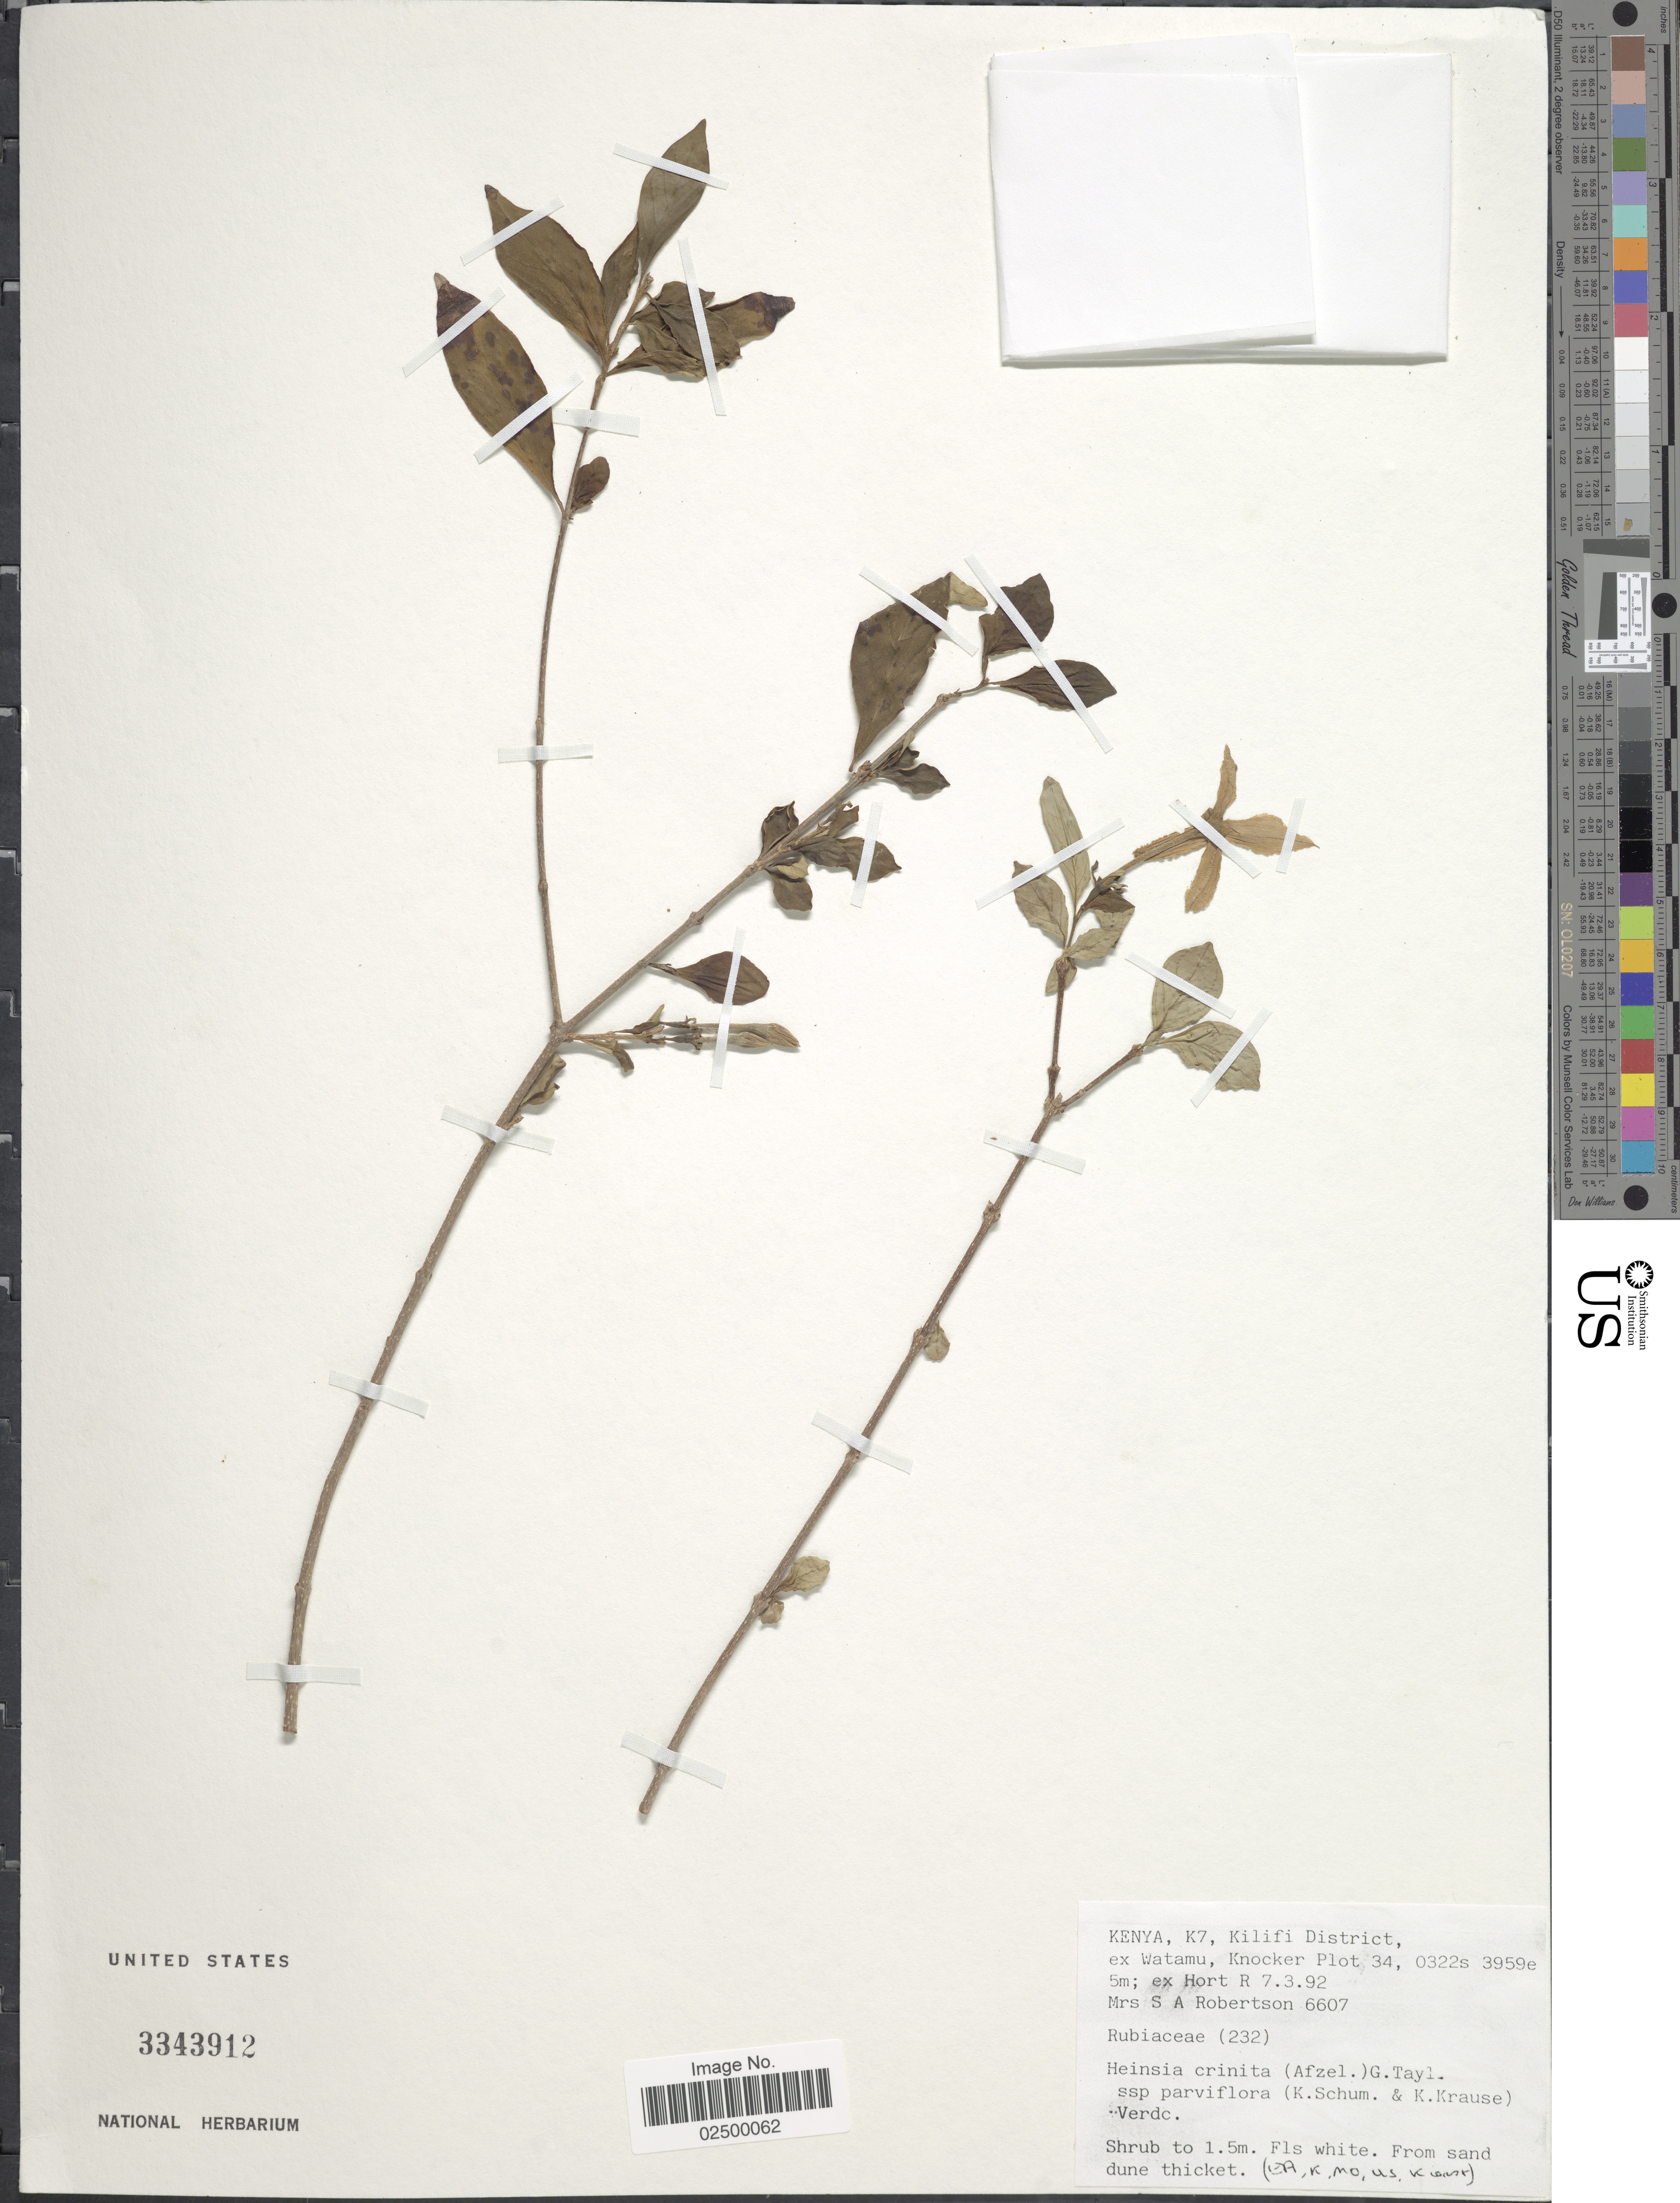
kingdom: Plantae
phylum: Tracheophyta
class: Magnoliopsida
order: Gentianales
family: Rubiaceae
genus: Heinsia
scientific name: Heinsia crinita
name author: (Afzel.) G. Taylor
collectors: Mrs. S. A. Robertson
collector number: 6607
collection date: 1992-03-07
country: Kenya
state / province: Kilifi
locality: K7, Kilifi District, ex Watamu, Knocker Plot 34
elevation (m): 5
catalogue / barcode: US 3343912